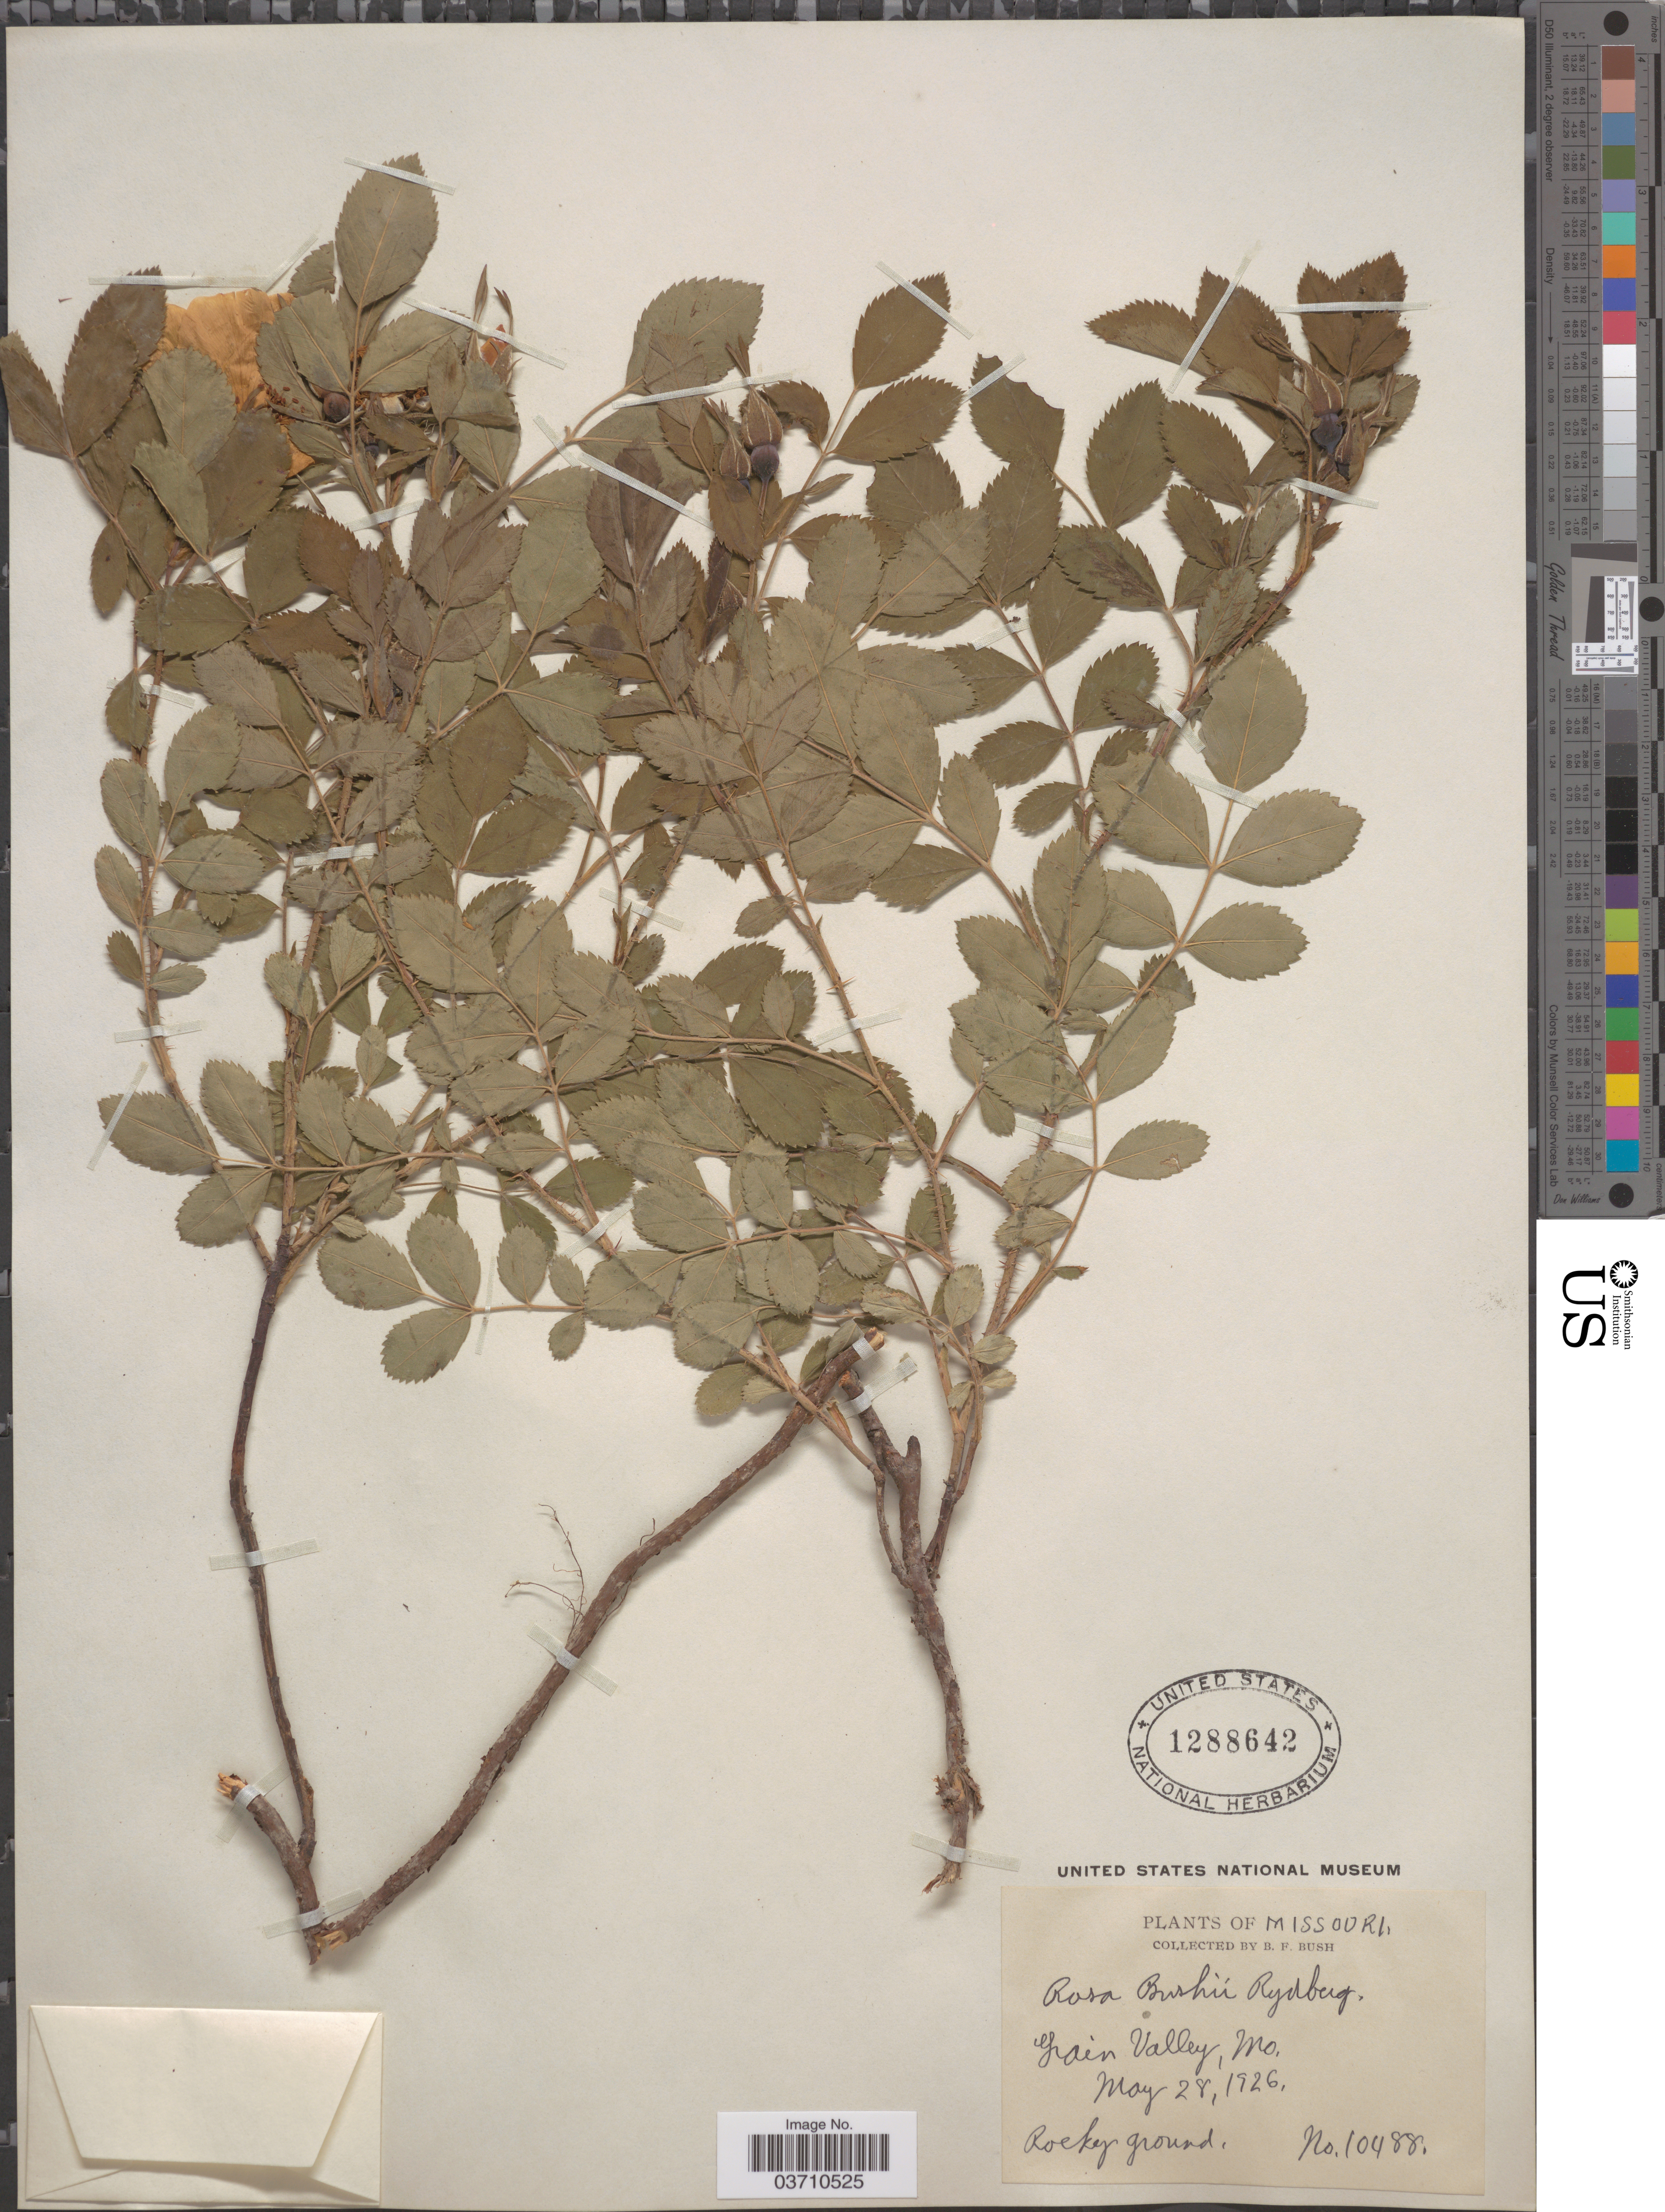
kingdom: Plantae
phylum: Tracheophyta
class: Magnoliopsida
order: Rosales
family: Rosaceae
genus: Rosa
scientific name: Rosa bushii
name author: Rydb.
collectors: B. F. Bush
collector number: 10488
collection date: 1926-05-28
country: United States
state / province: Missouri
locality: Grain Valley.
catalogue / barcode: US 1288642